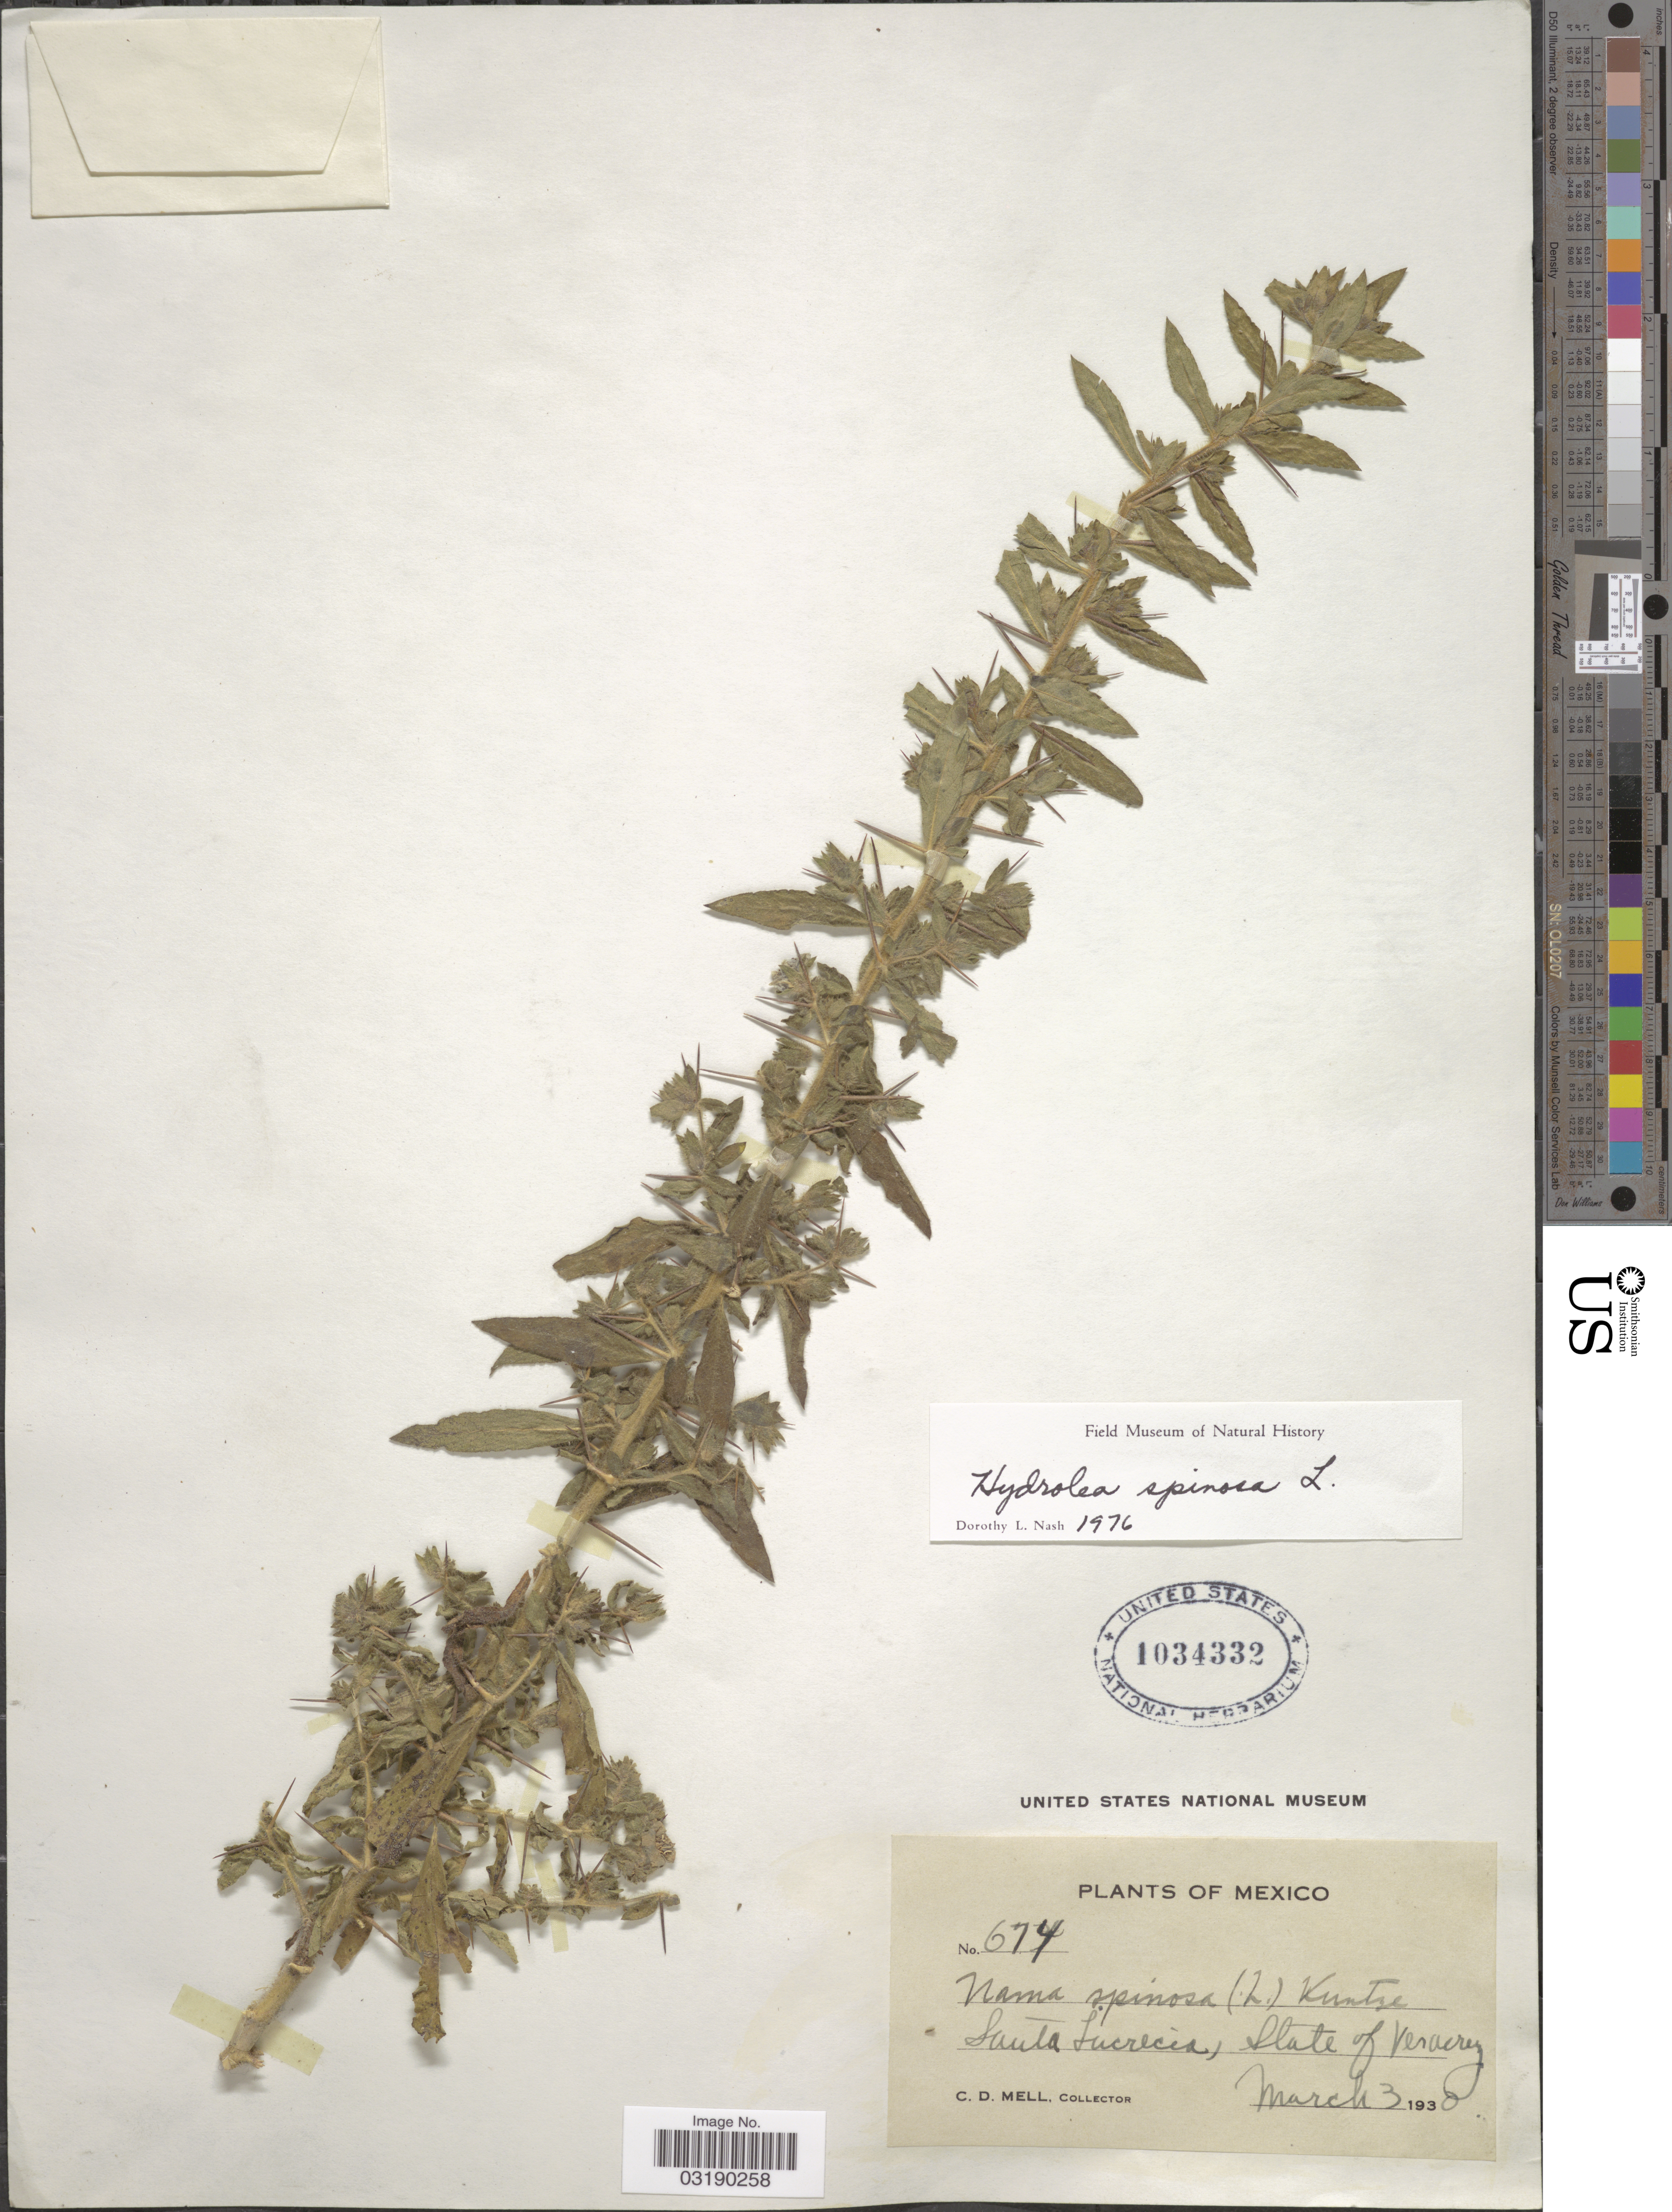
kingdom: Plantae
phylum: Tracheophyta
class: Magnoliopsida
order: Solanales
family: Hydroleaceae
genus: Hydrolea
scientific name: Hydrolea spinosa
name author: L.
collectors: C. D. Mell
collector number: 674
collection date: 1930-03-03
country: Mexico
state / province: Veracruz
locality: Santa Lucrecia. State of Veracruz.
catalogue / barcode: US 1034332